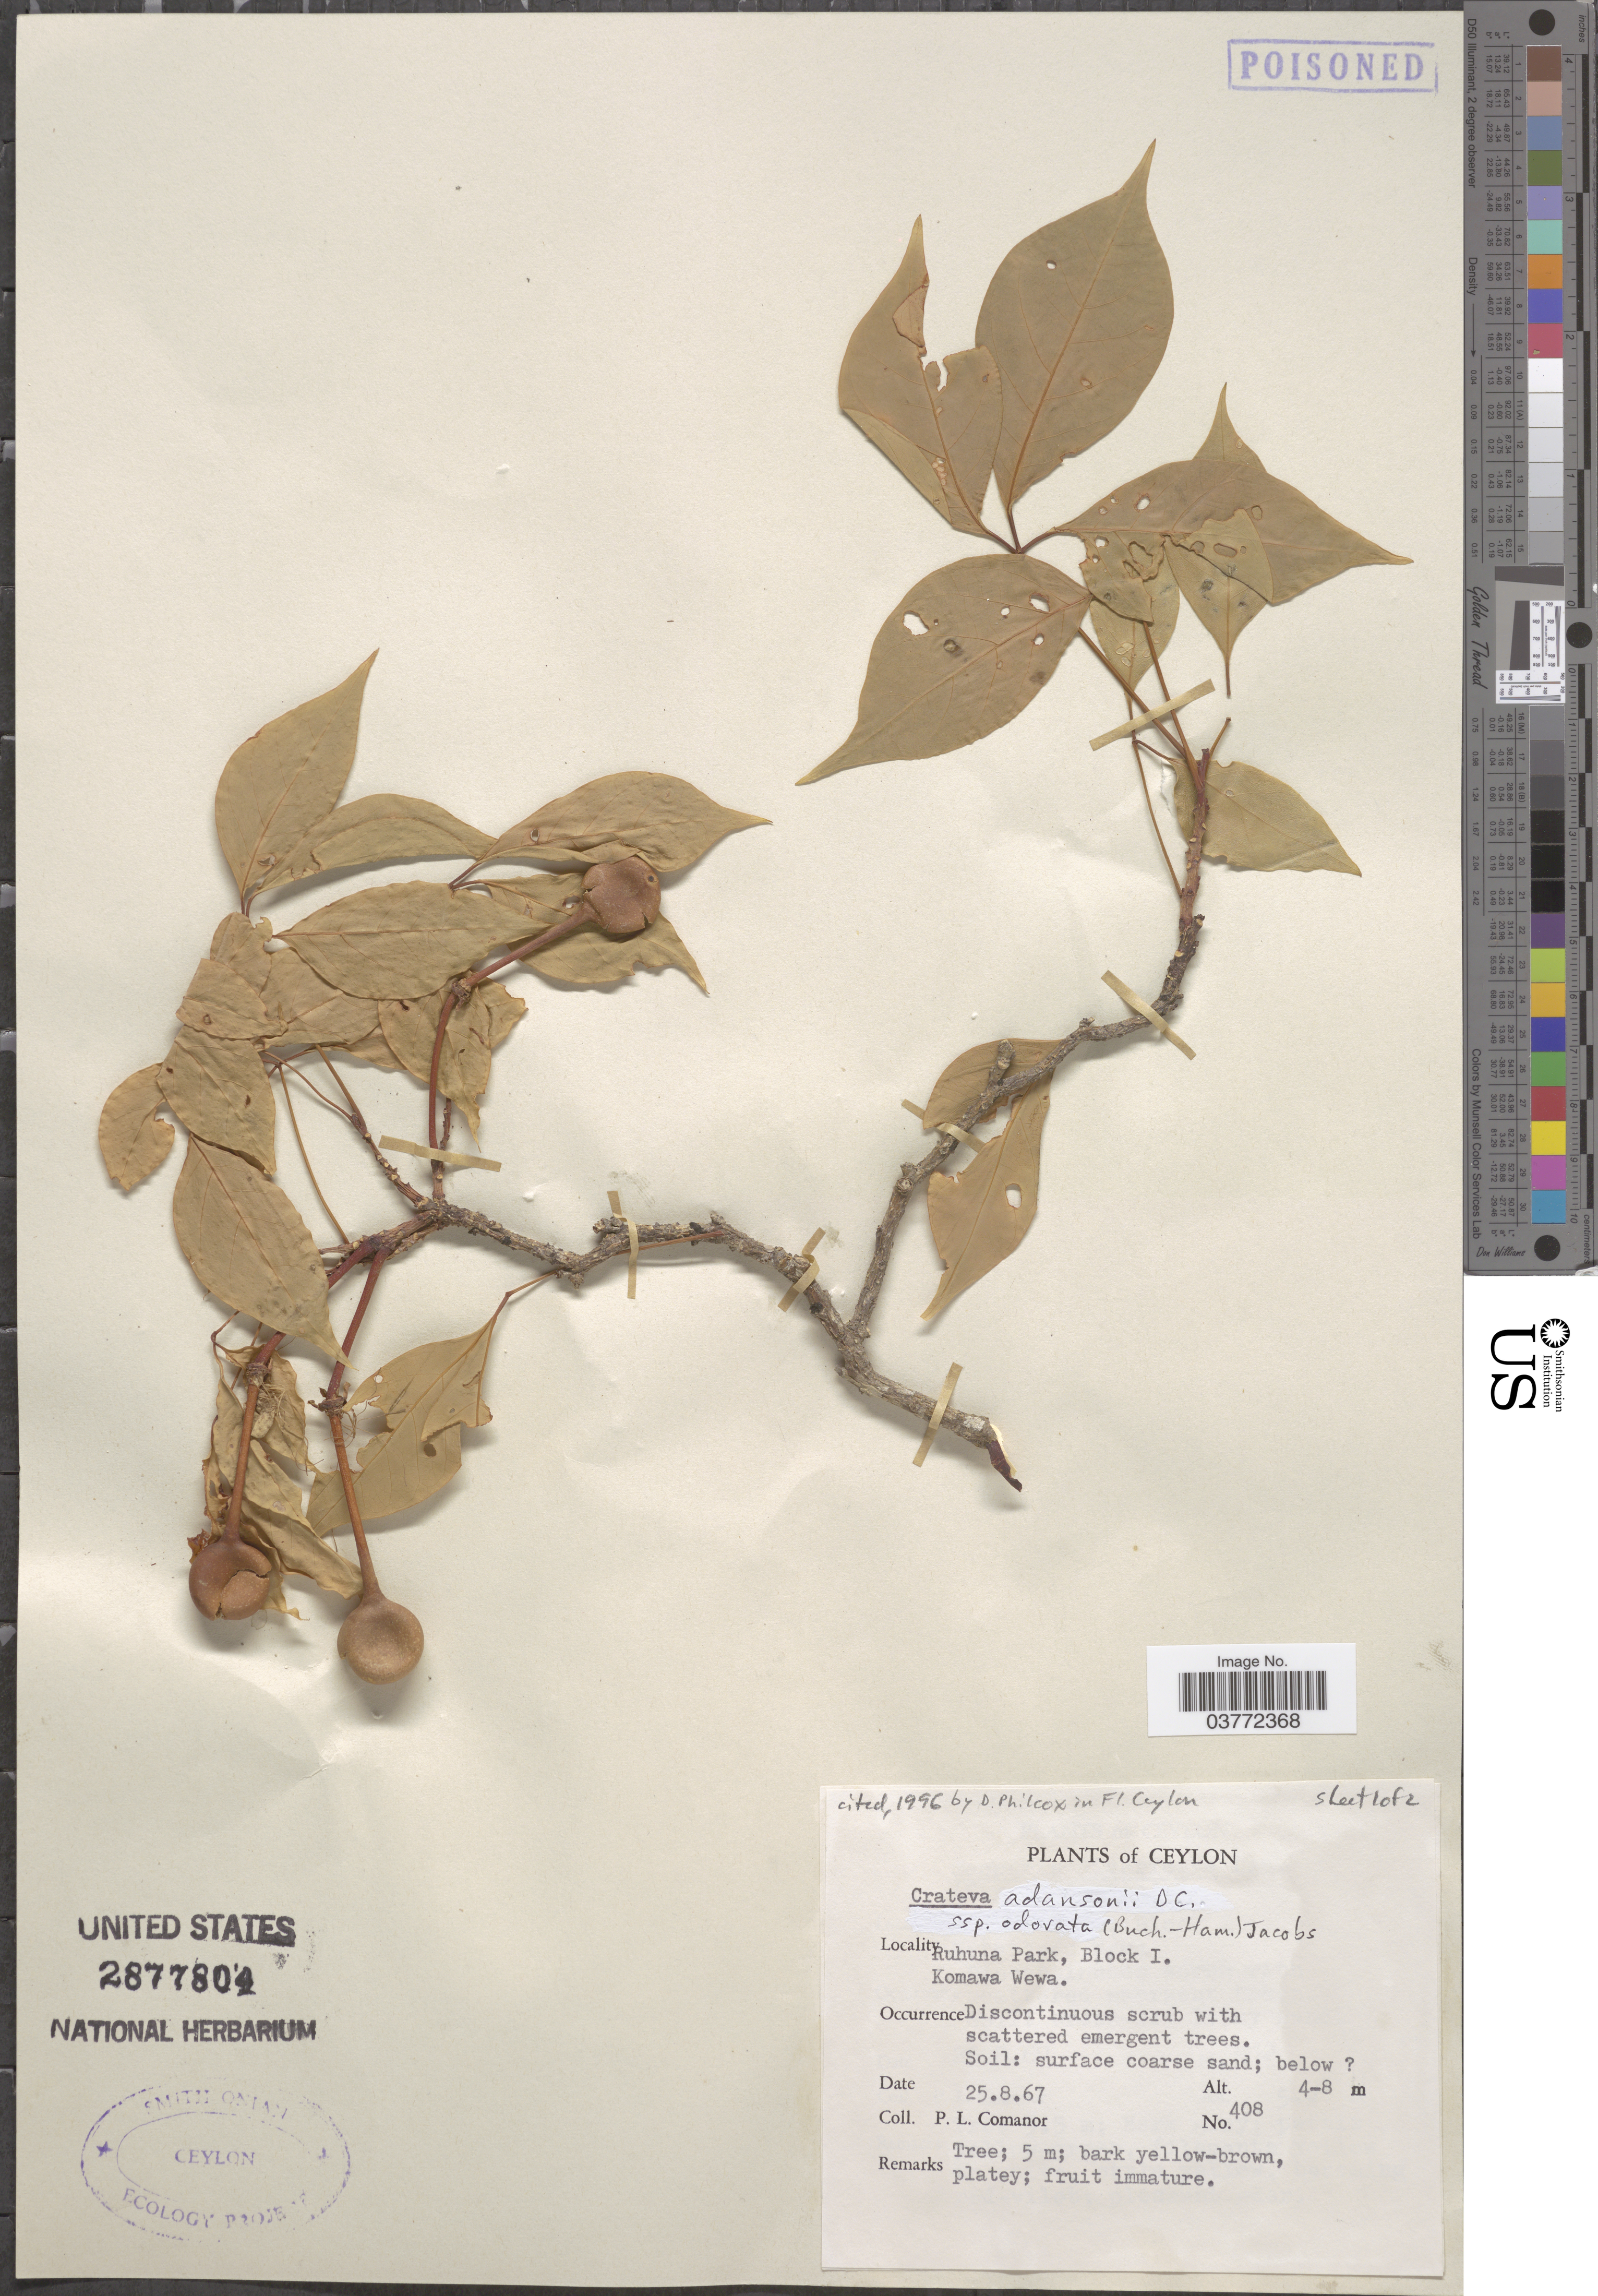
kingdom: Plantae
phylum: Tracheophyta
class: Magnoliopsida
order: Brassicales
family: Capparaceae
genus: Crateva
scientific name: Crateva adansonii subsp. odora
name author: (Buch.-Ham.) Jacobs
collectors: P. Comanor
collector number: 408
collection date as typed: Transcribed d/m/y: 25/8/67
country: Sri Lanka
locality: Ceylon. Ruhuna Park, Block I. Komawa Wewa.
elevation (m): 4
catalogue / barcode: US 2877804